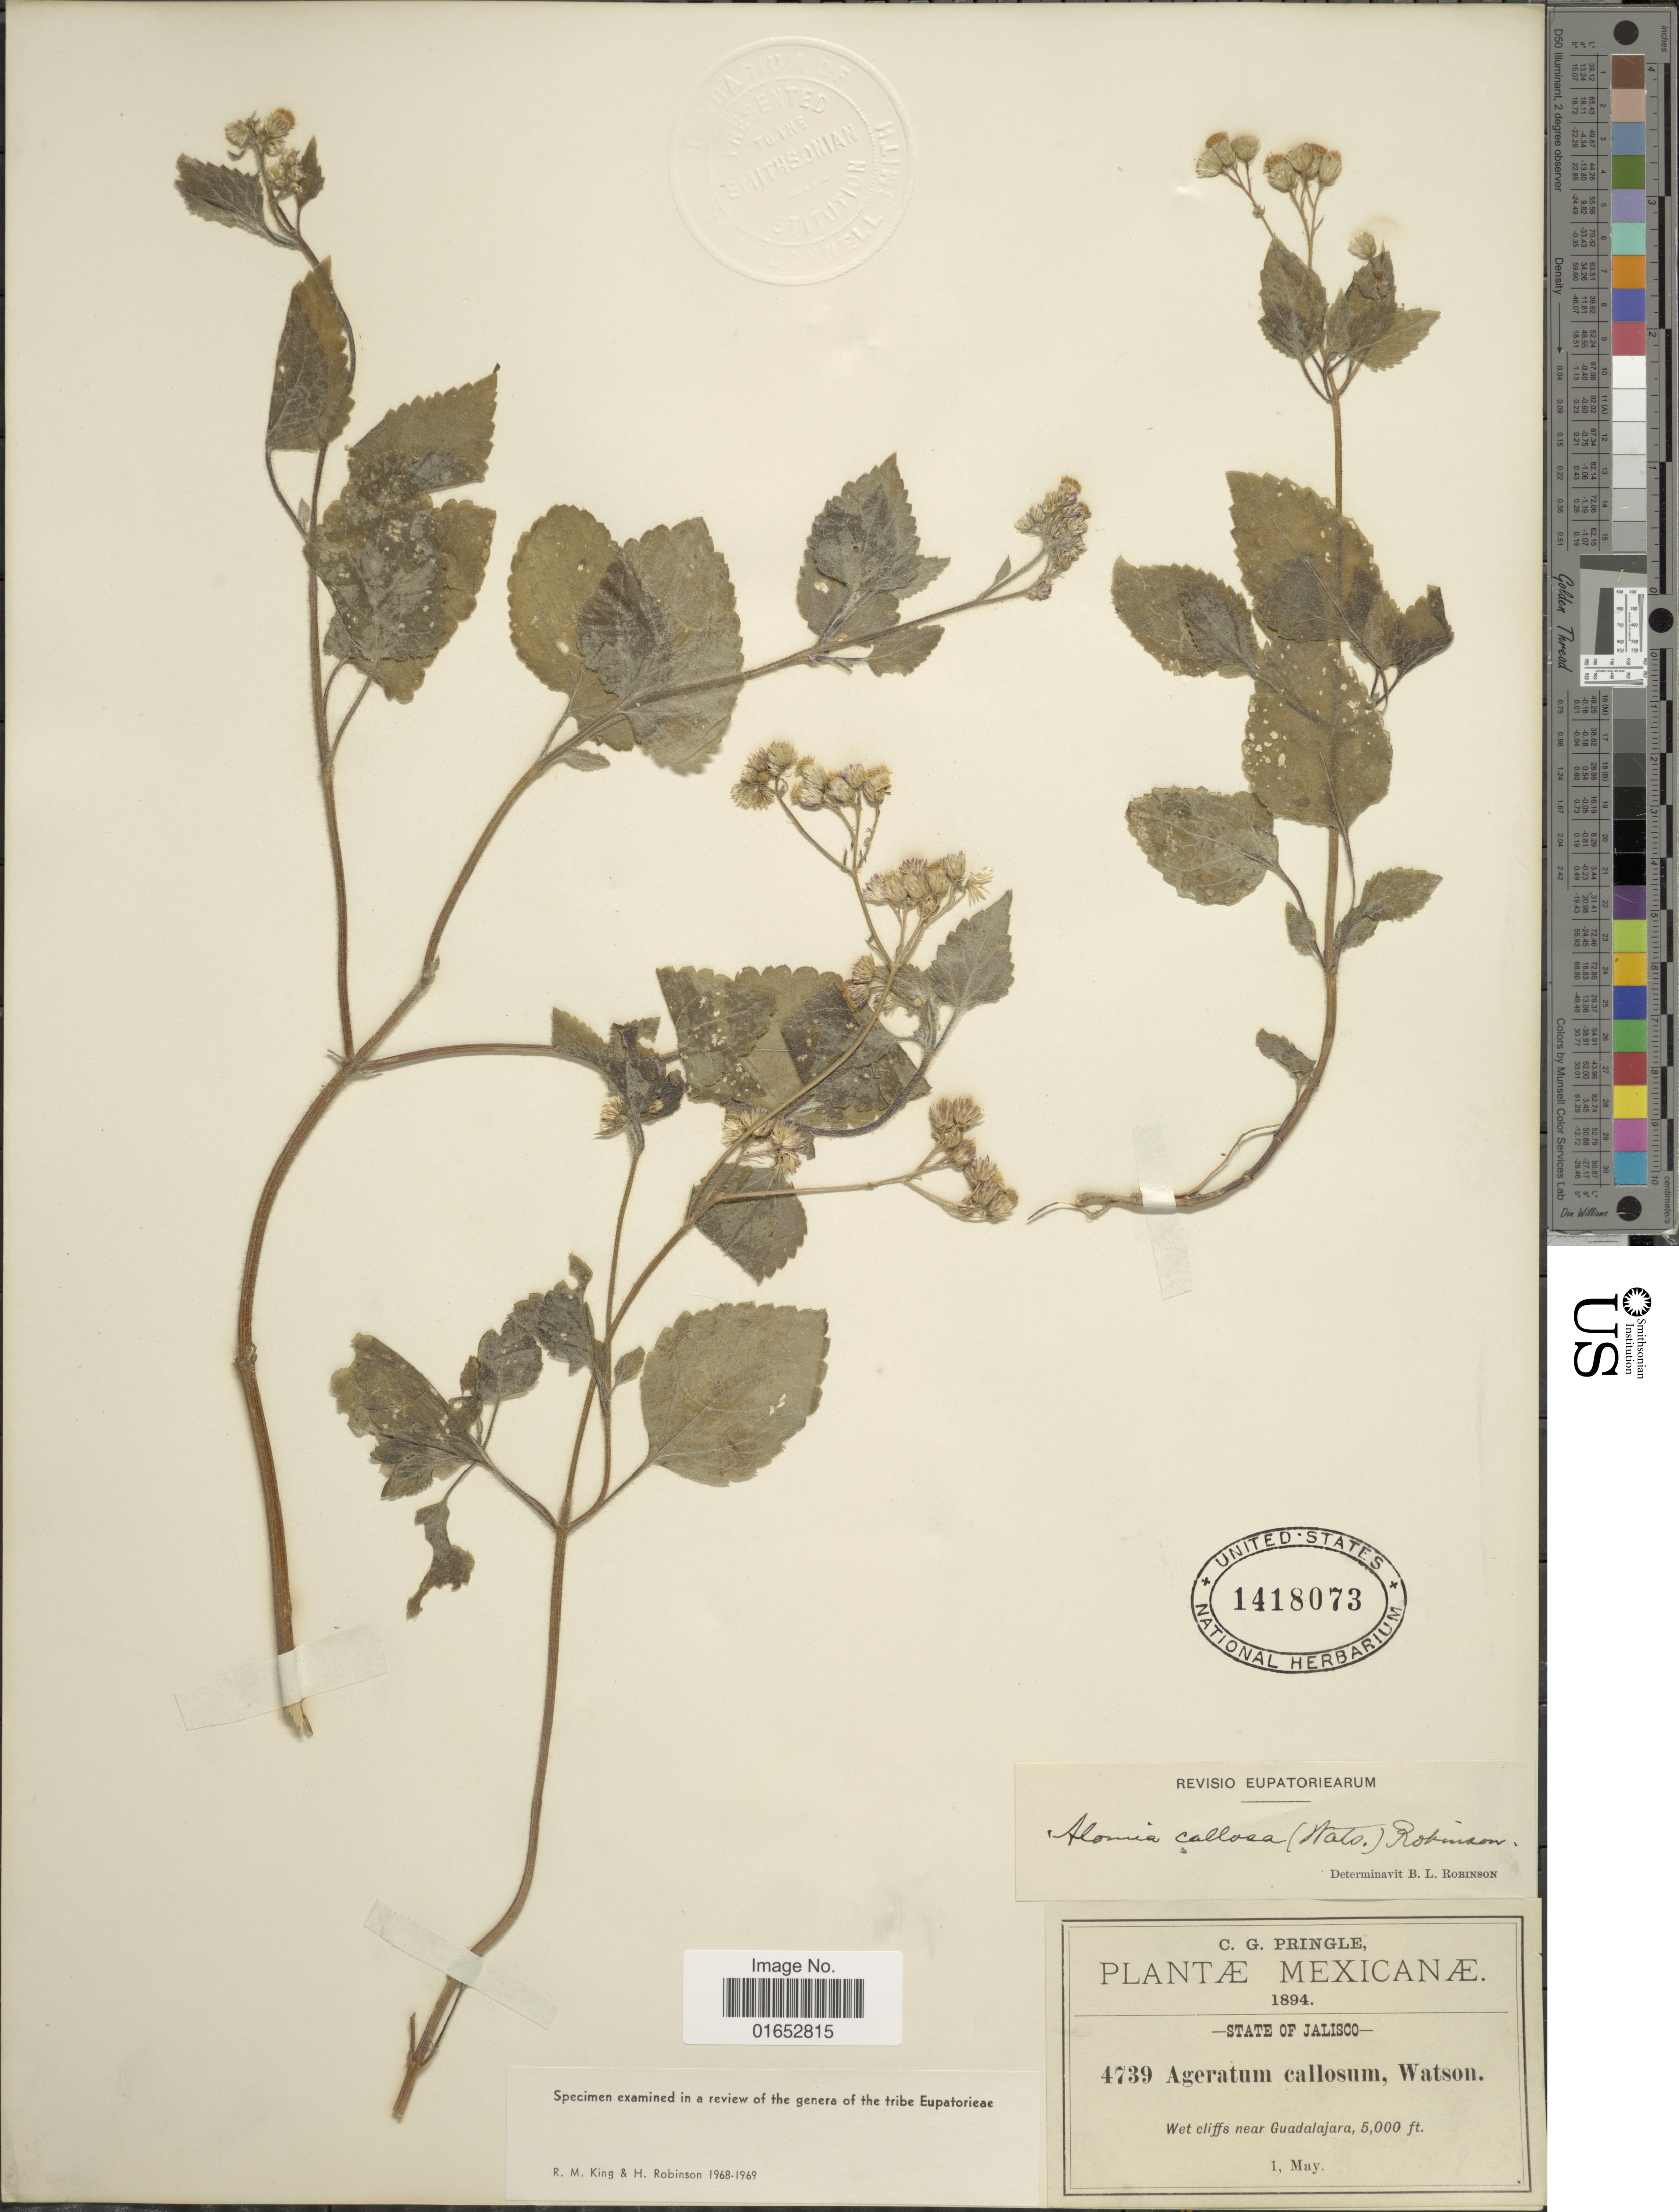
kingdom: Plantae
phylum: Tracheophyta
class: Magnoliopsida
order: Asterales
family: Asteraceae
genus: Alomia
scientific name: Alomia callosa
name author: (S. Watson) B.L. Rob.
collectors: C. G. Pringle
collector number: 4739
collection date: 1894-05-01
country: Mexico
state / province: Jalisco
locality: Wet cliffs near Guadalajara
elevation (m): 1524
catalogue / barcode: US 1418073